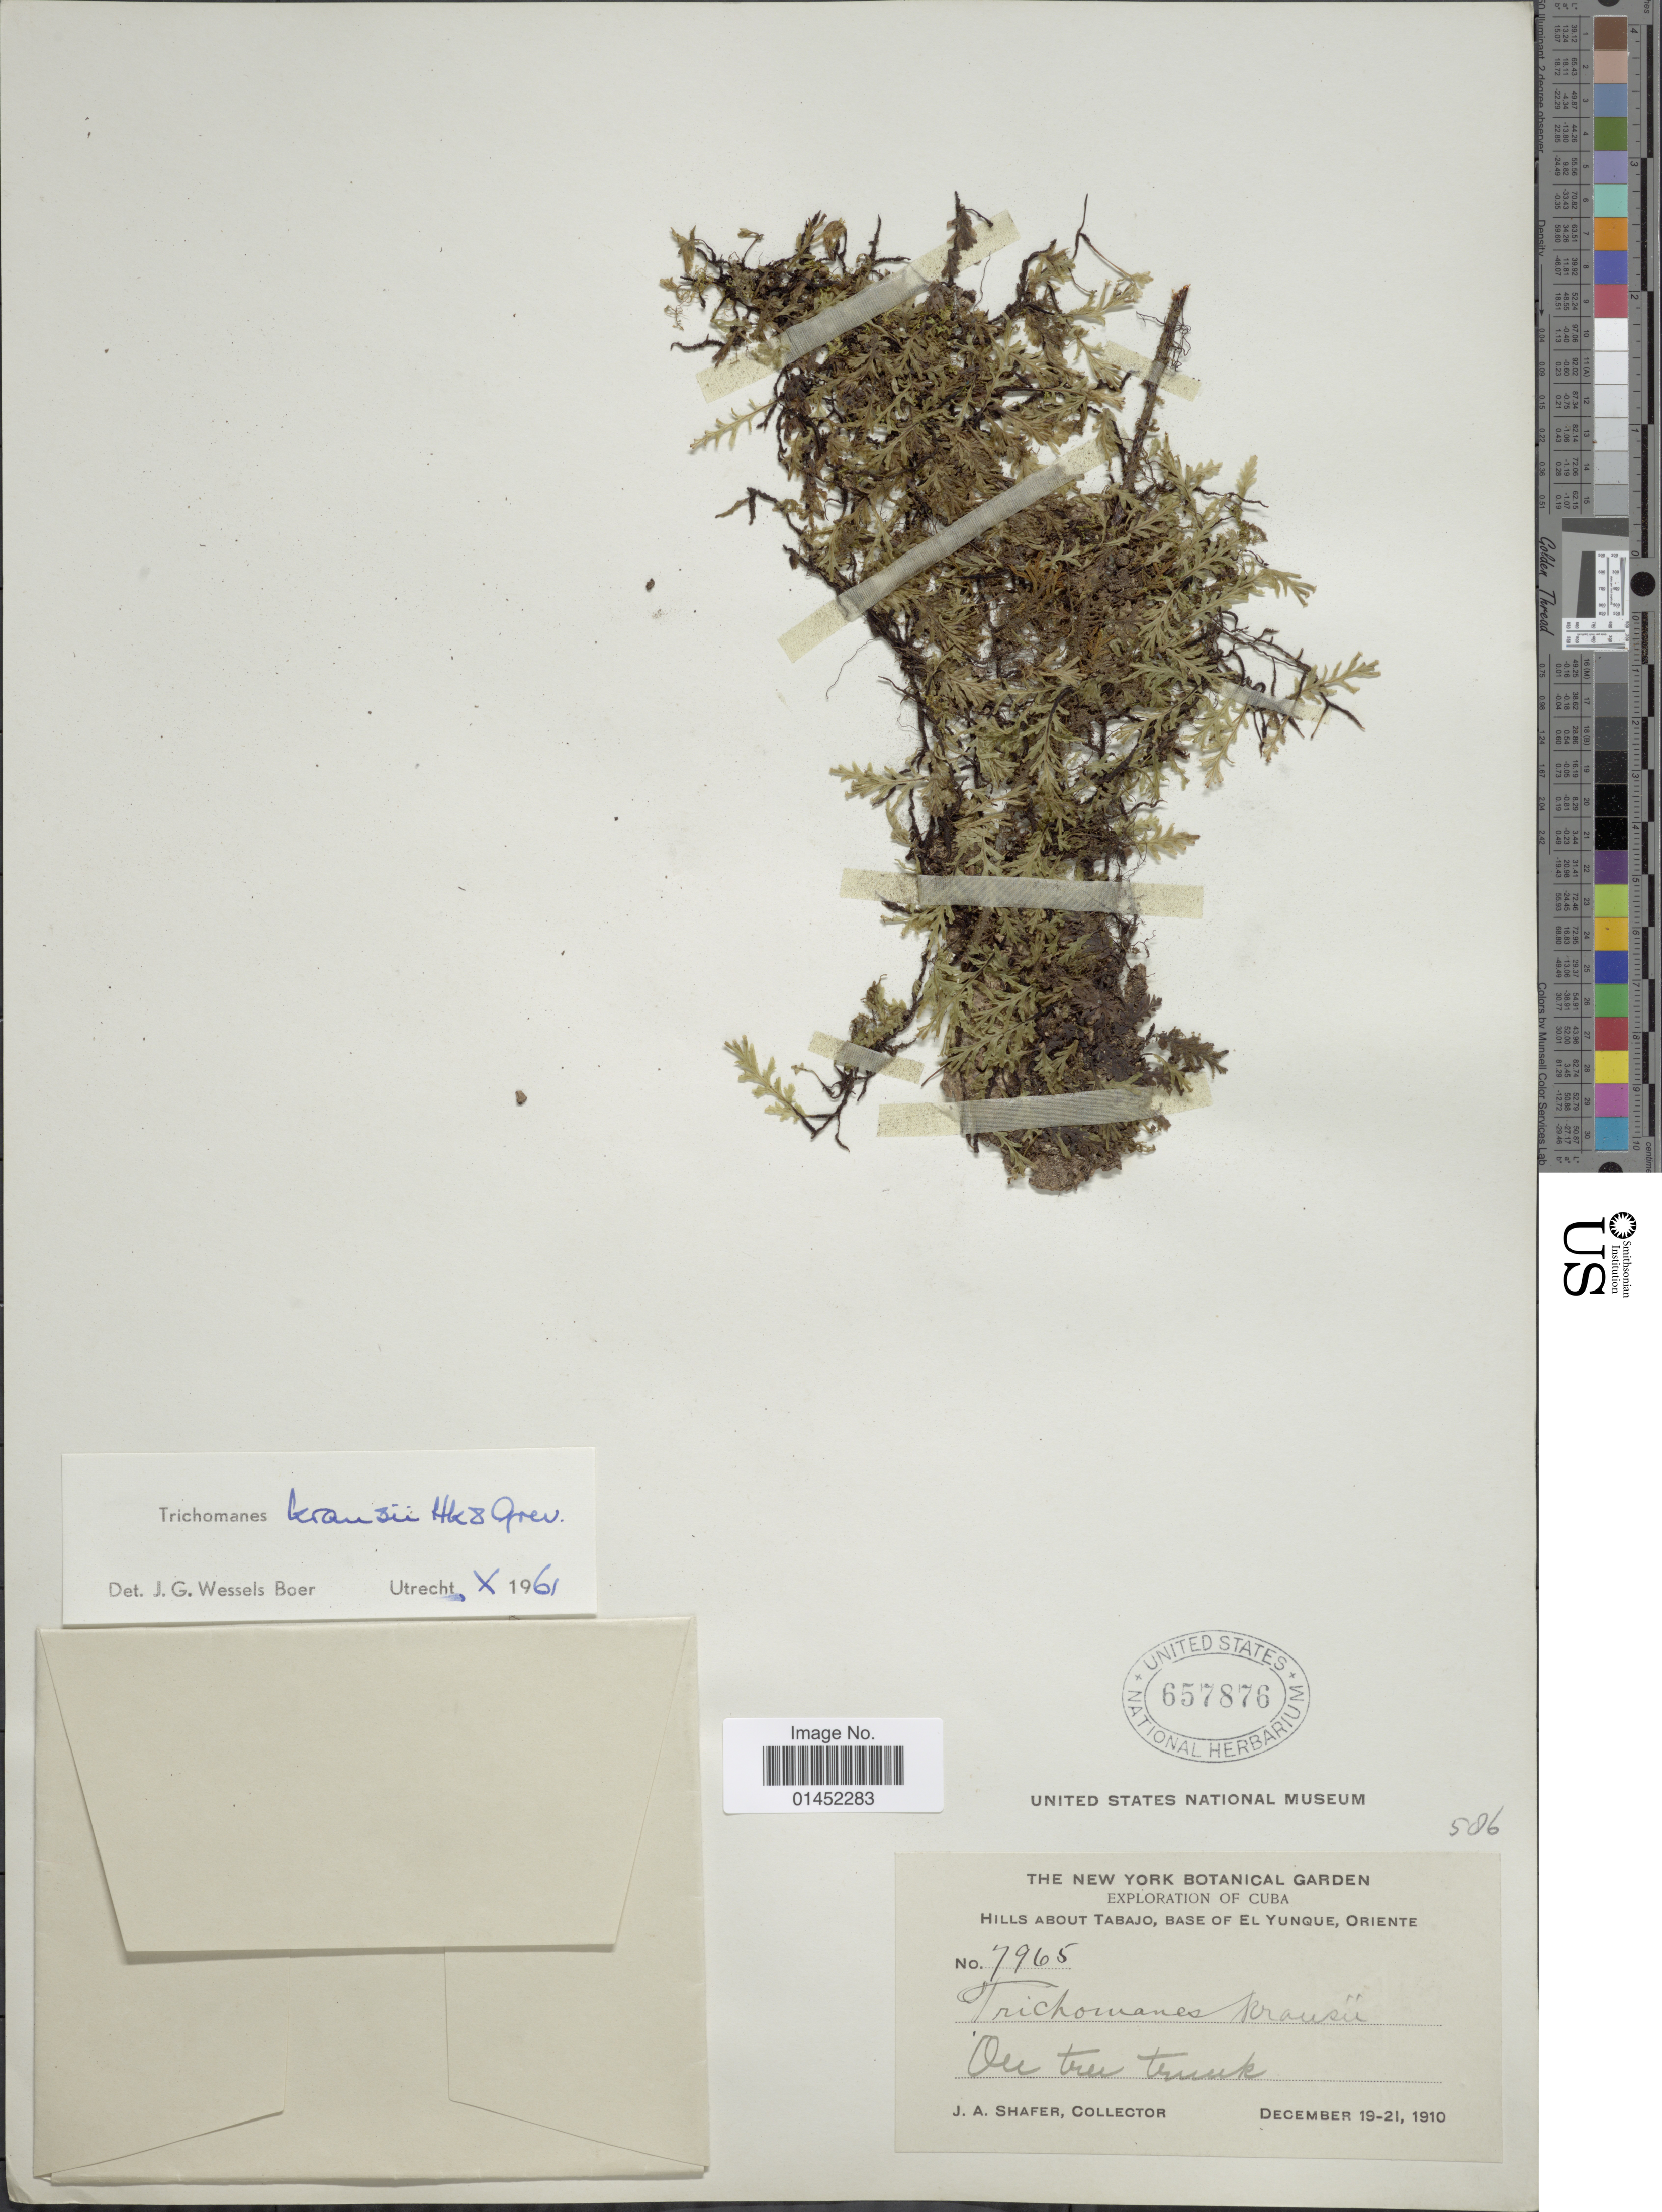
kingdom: Plantae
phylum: Tracheophyta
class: Polypodiopsida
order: Hymenophyllales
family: Hymenophyllaceae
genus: Didymoglossum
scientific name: Didymoglossum kraussii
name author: (Hook. & Grev.) C. Presl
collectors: J. A. Shafer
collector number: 7965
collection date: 1910-12-19/1910-12-21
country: Cuba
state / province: Oriente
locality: Hills about Tabajo, base of El Yunque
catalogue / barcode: US 657876